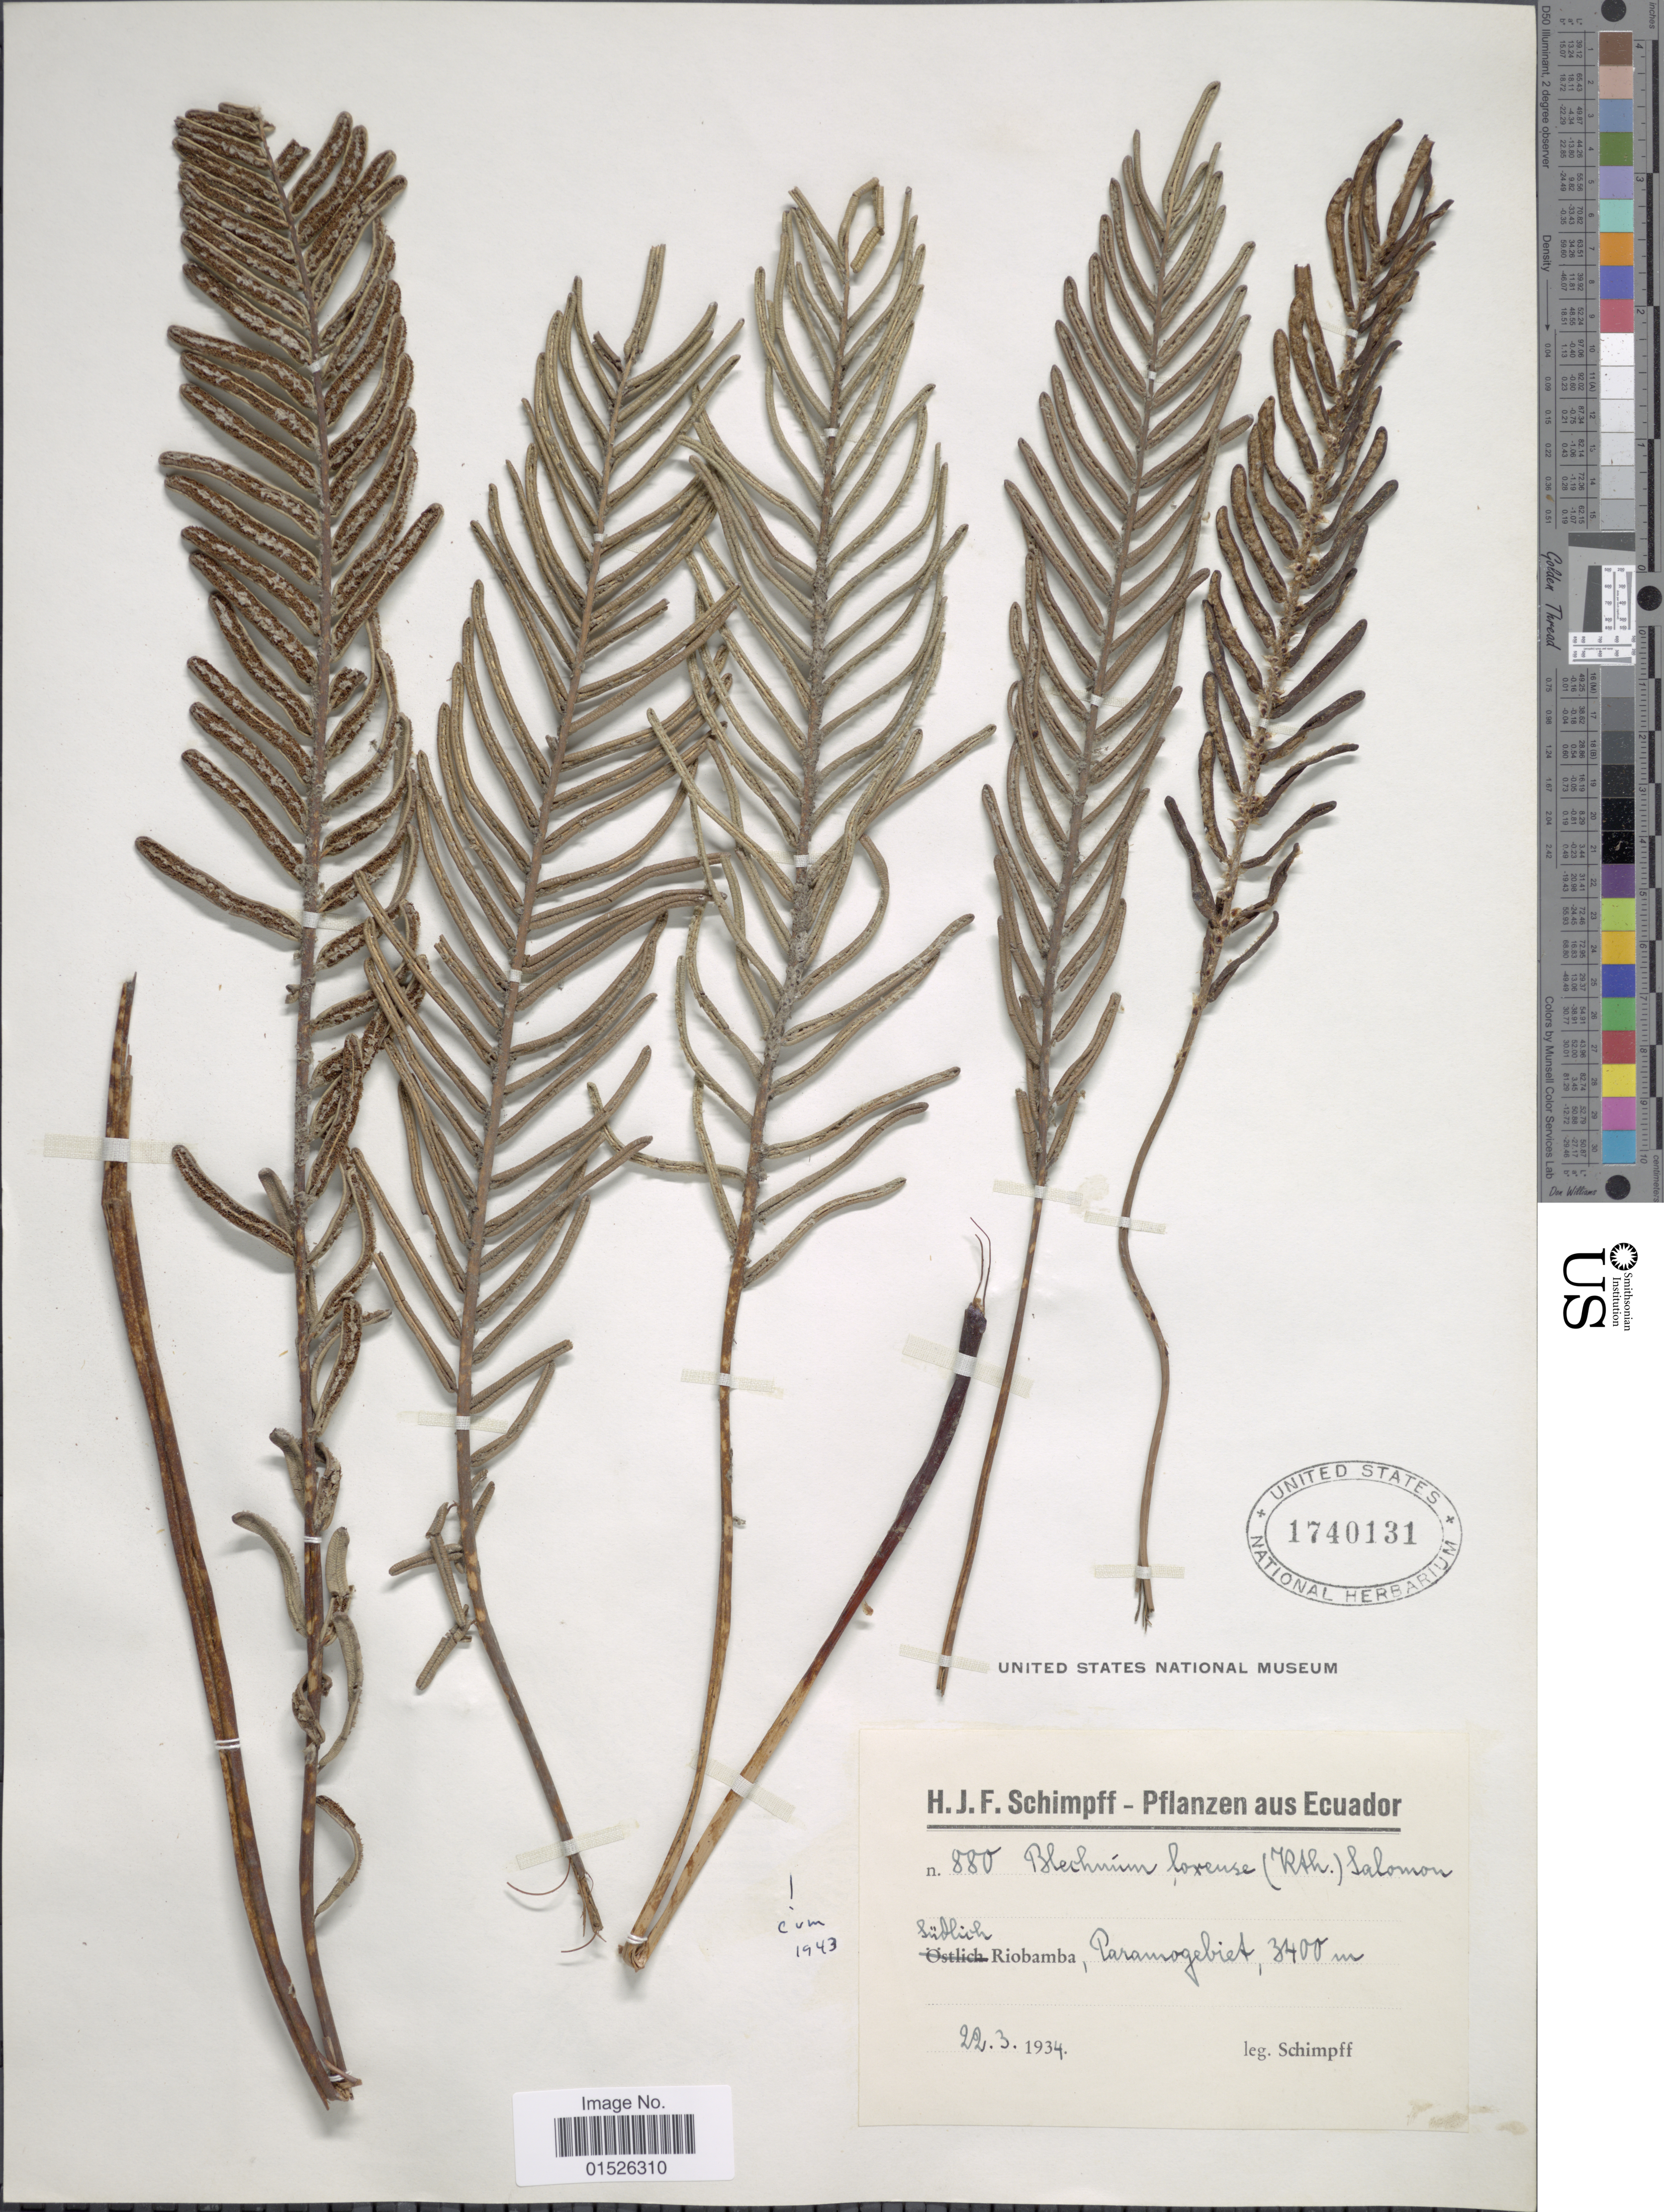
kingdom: Plantae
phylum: Tracheophyta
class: Polypodiopsida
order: Polypodiales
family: Blechnaceae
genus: Blechnum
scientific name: Blechnum loxense var. loxense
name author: (Kunth) Hook. ex Salomon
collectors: H. Schimpff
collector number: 880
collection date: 1934-03-22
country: Ecuador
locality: Ecuador. Sudlich Riobamba, Paramogebiet.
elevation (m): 3400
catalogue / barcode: US 1740131